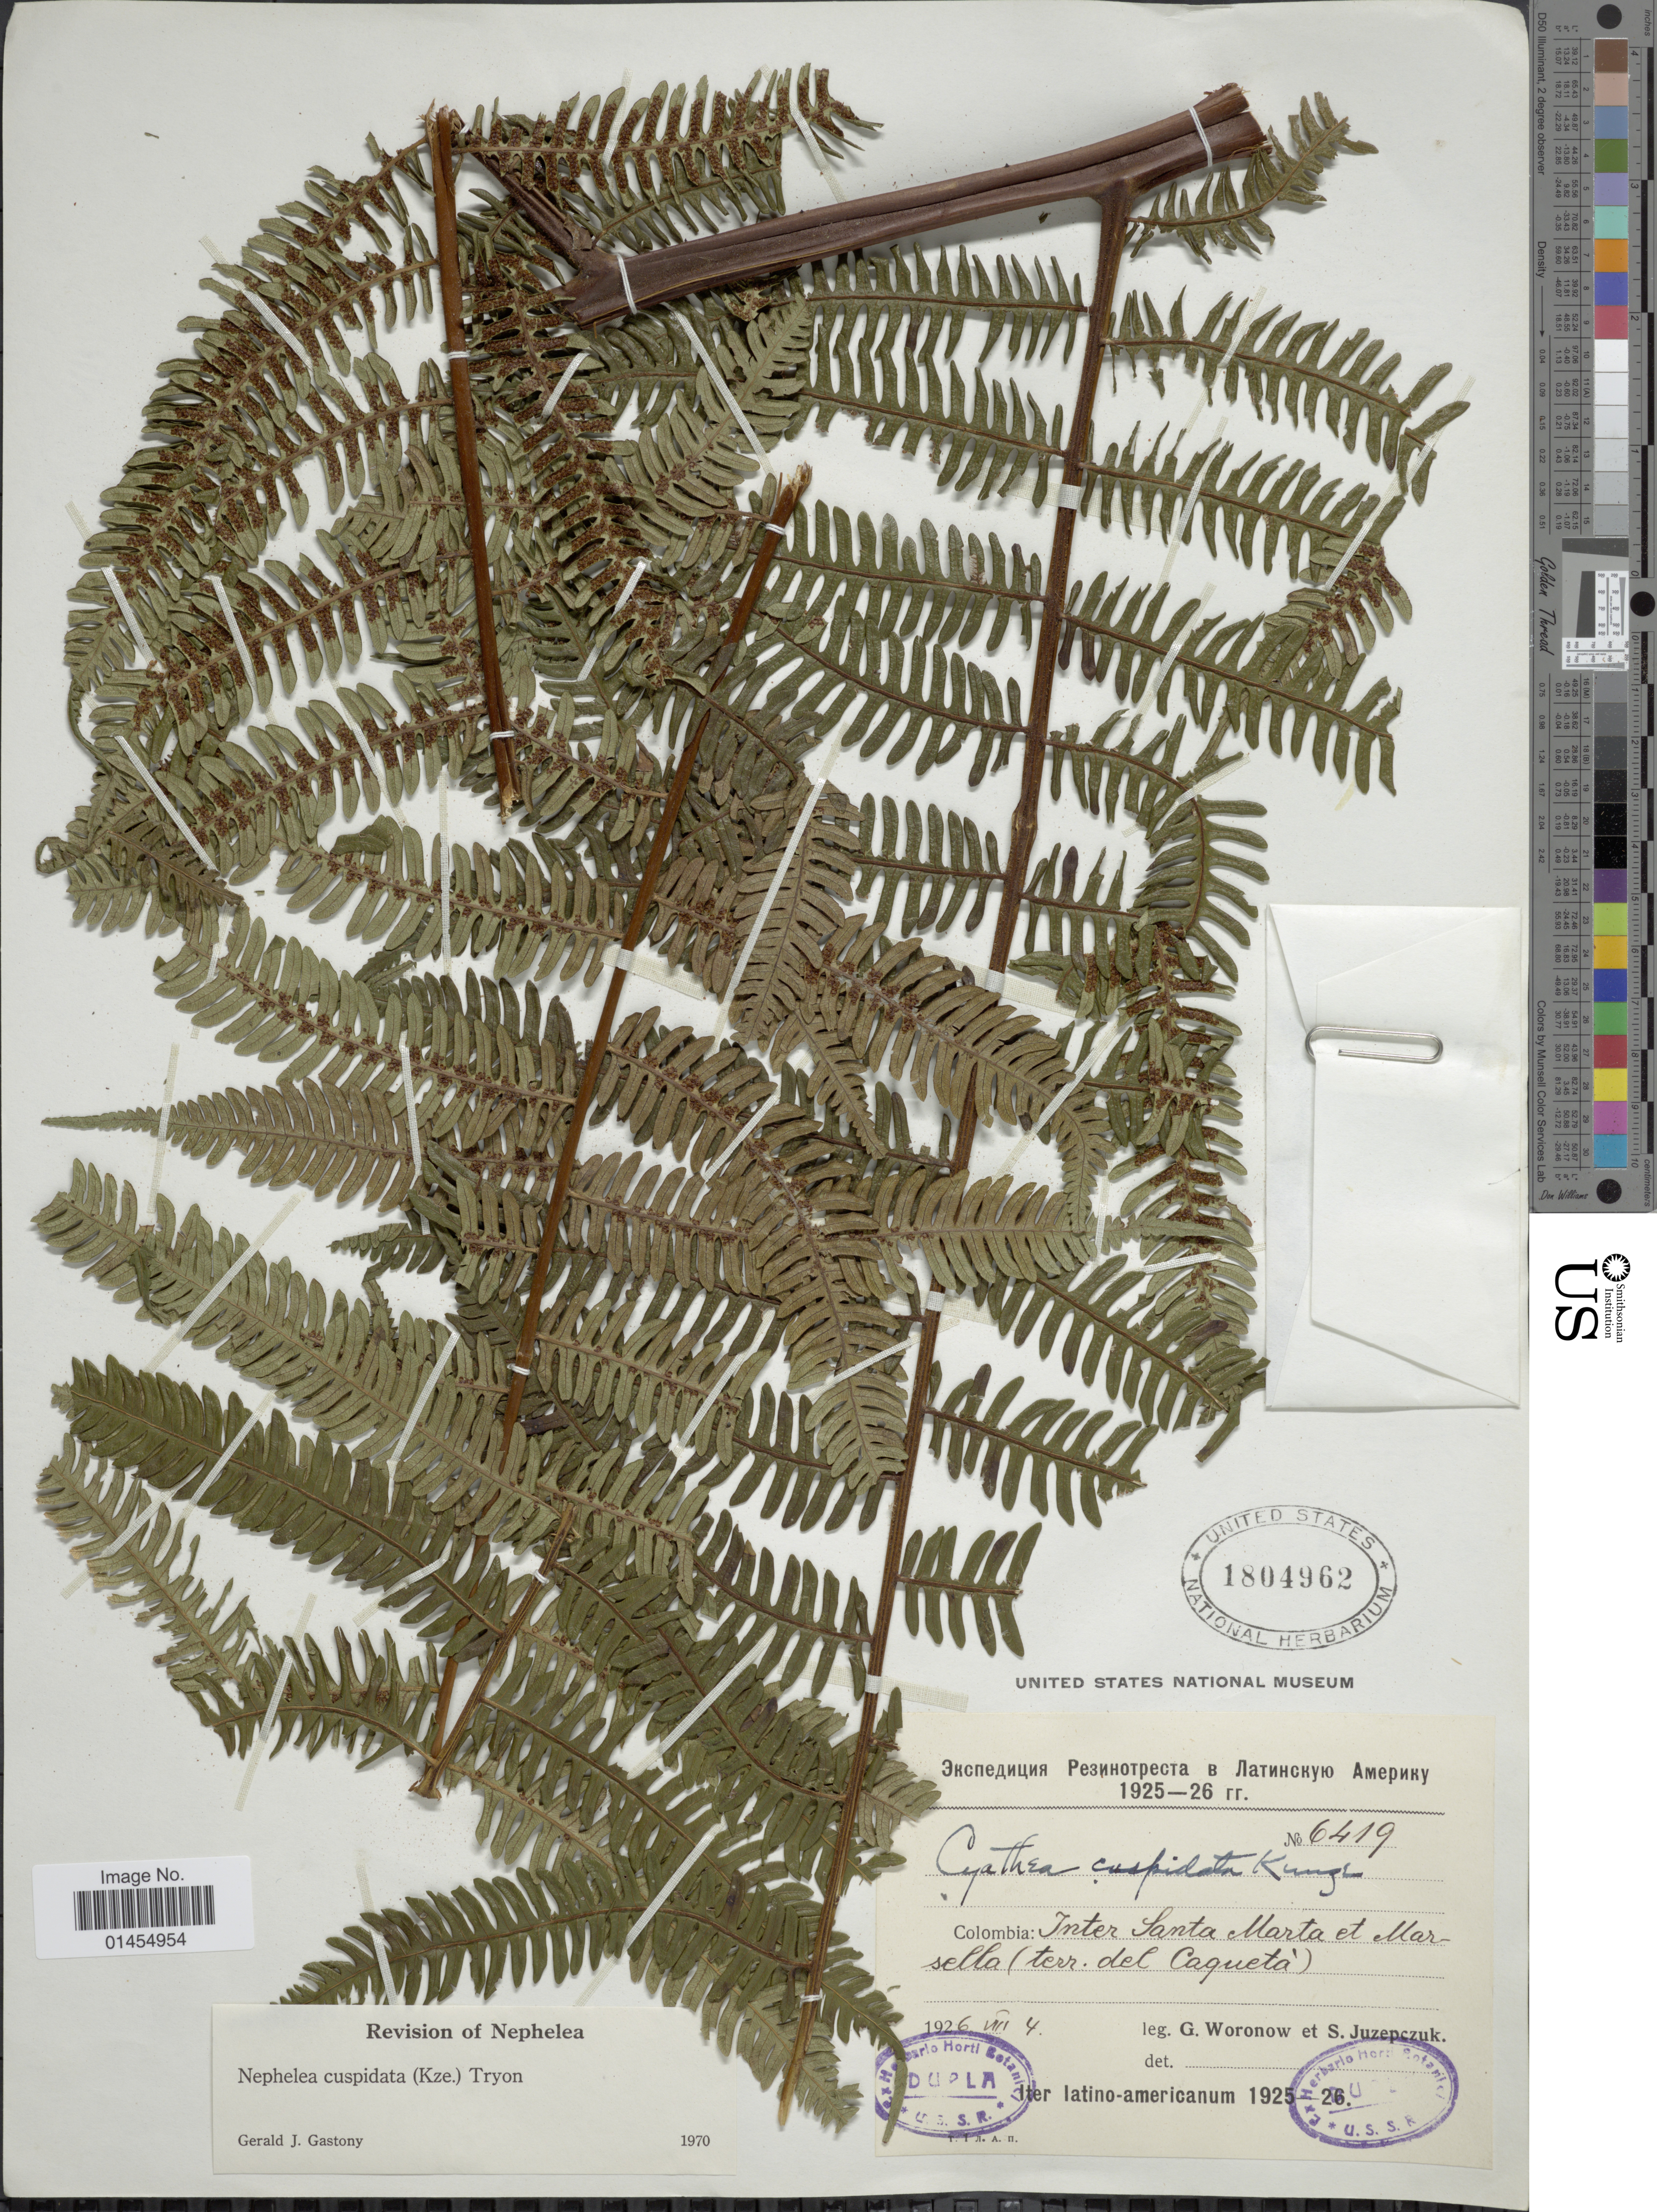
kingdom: Plantae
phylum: Tracheophyta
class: Polypodiopsida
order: Cyatheales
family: Cyatheaceae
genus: Alsophila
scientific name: Alsophila cuspidata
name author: (Kunze) D.S. Conant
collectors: G. Woronow & S. V. Juzepczuk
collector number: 6419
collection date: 1926-08-04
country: Colombia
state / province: Caquetá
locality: Inter Santa Marta et Marsella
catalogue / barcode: US 1804962